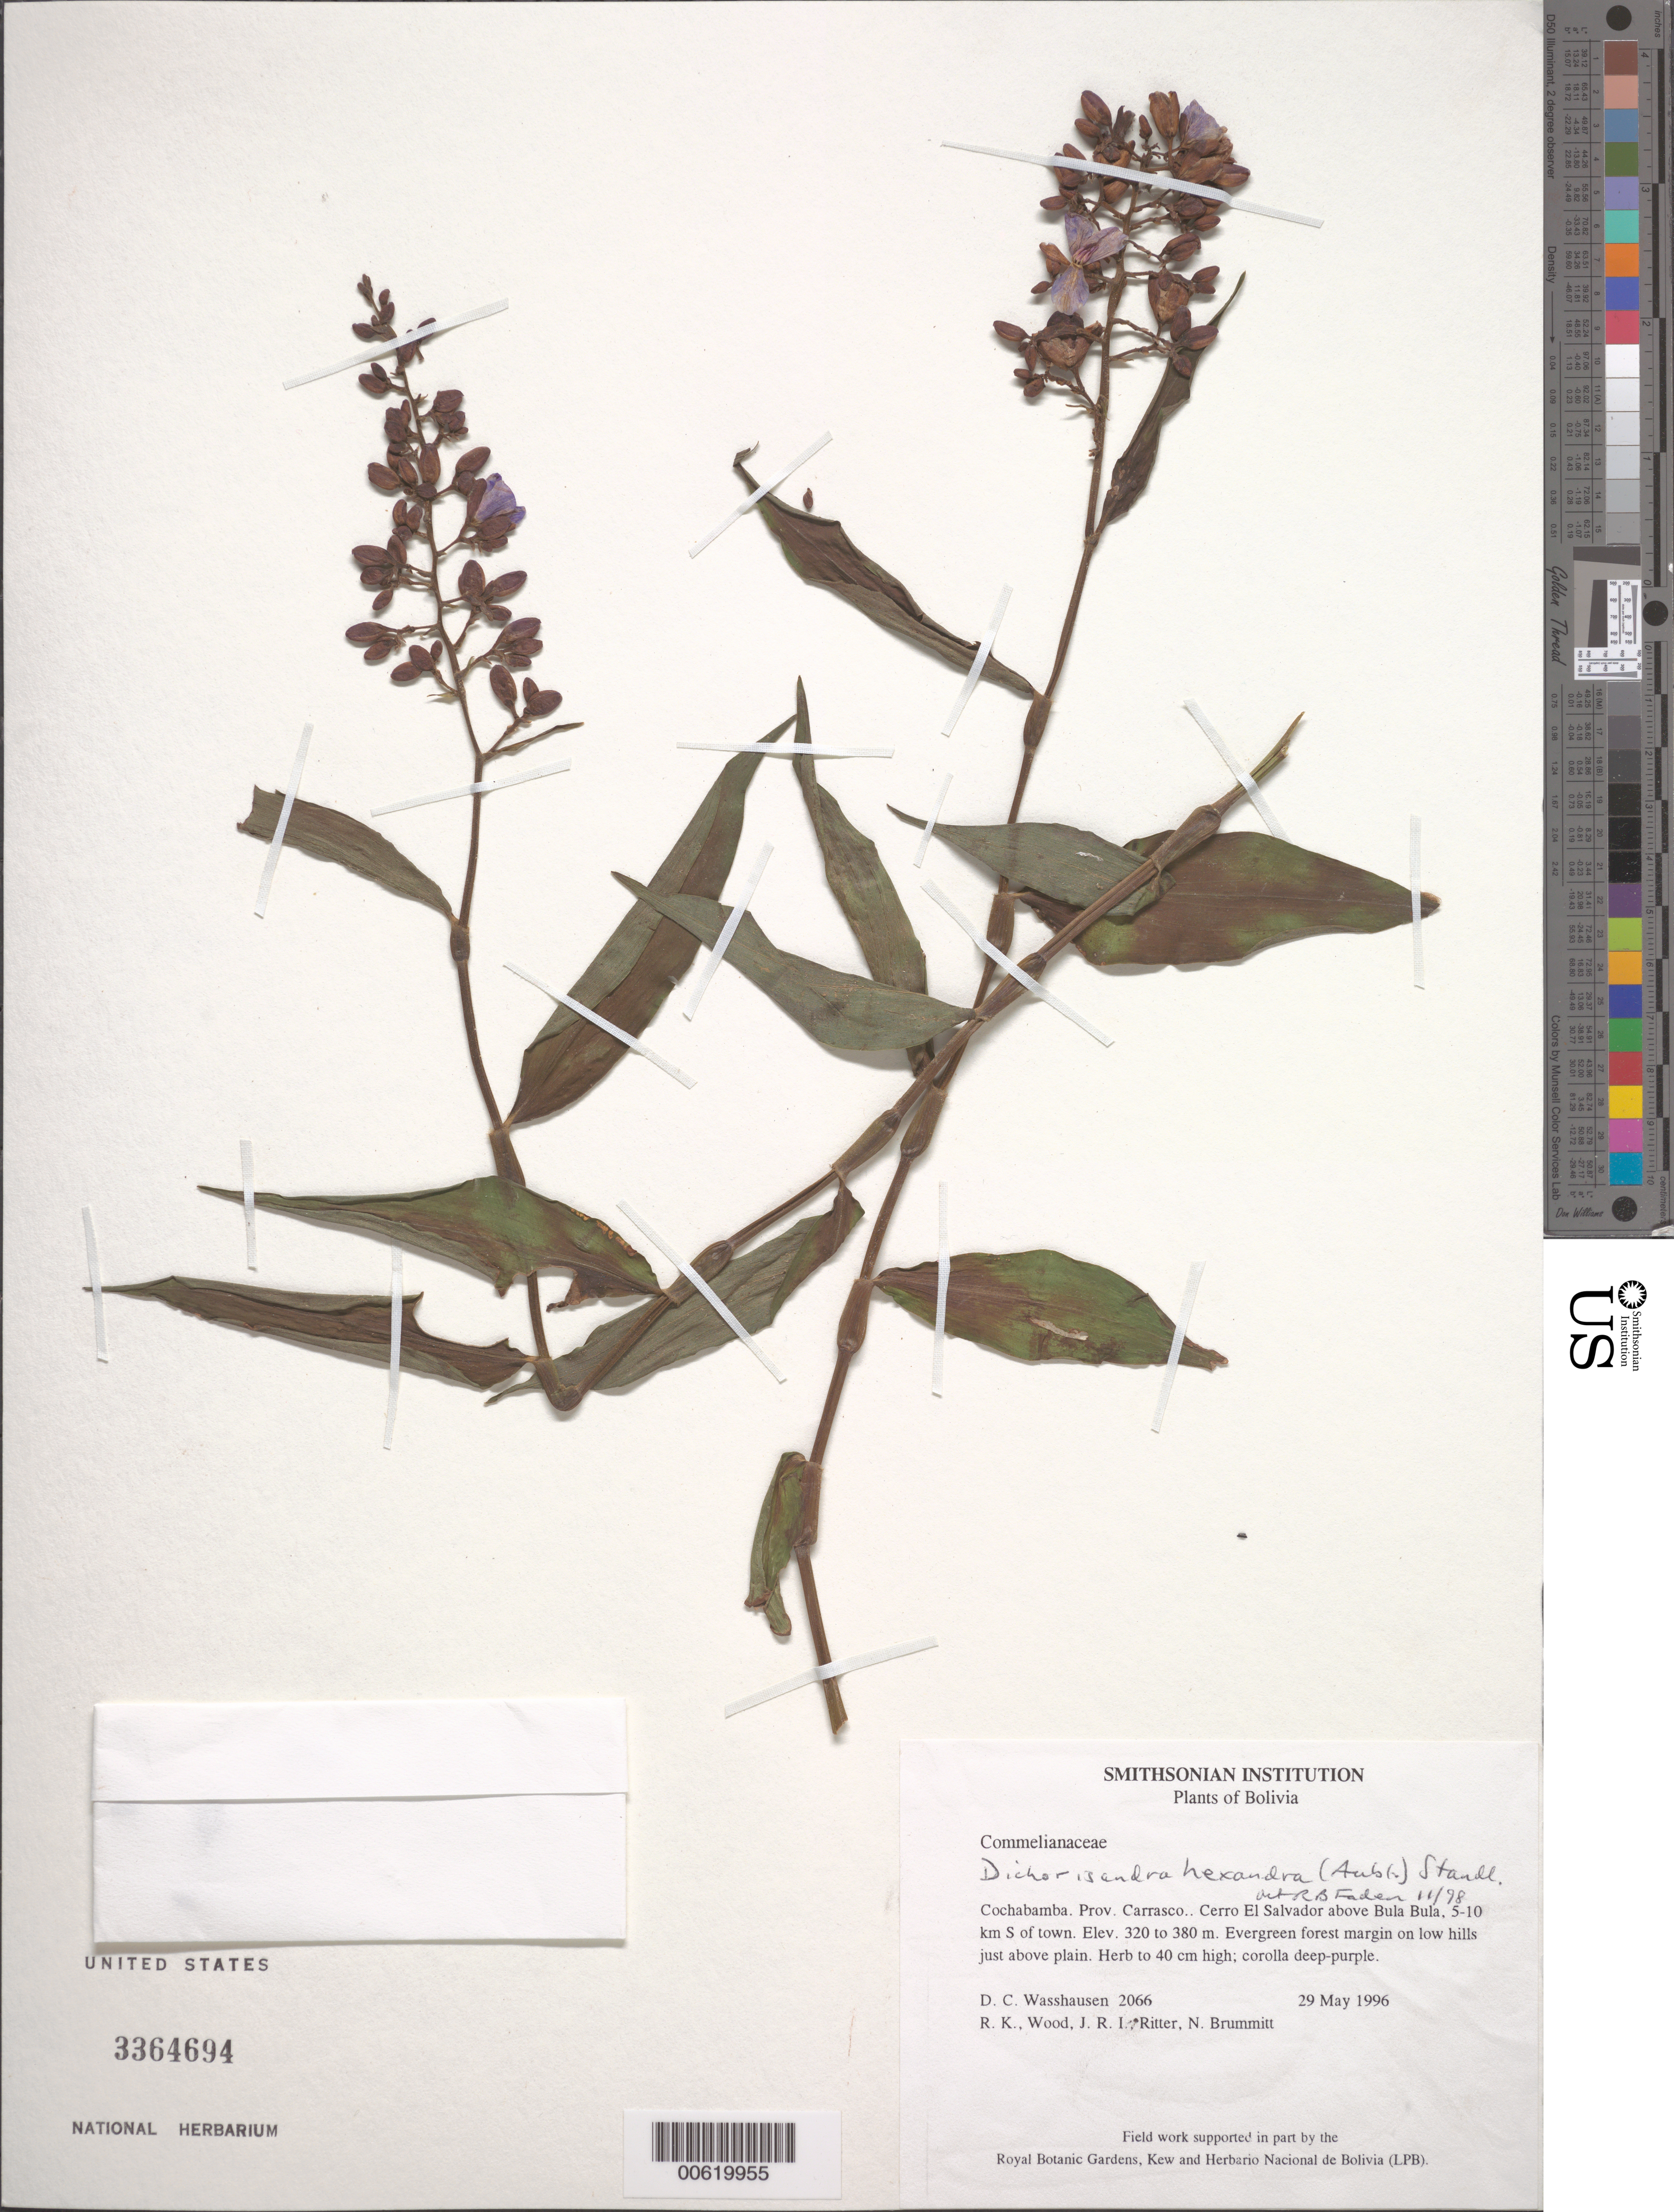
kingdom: Plantae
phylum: Tracheophyta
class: Liliopsida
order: Commelinales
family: Commelinaceae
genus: Dichorisandra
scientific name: Dichorisandra hexandra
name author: (Aubl.) Standl.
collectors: D. C. Wasshausen, R. Wood, J. Ritter & R. K. Brummitt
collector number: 2066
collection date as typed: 29 May 1996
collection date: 1996-05-29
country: Bolivia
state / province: Cochabamba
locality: Carrasco, Cerro El Salvador, above Bul Bula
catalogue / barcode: US 3364694